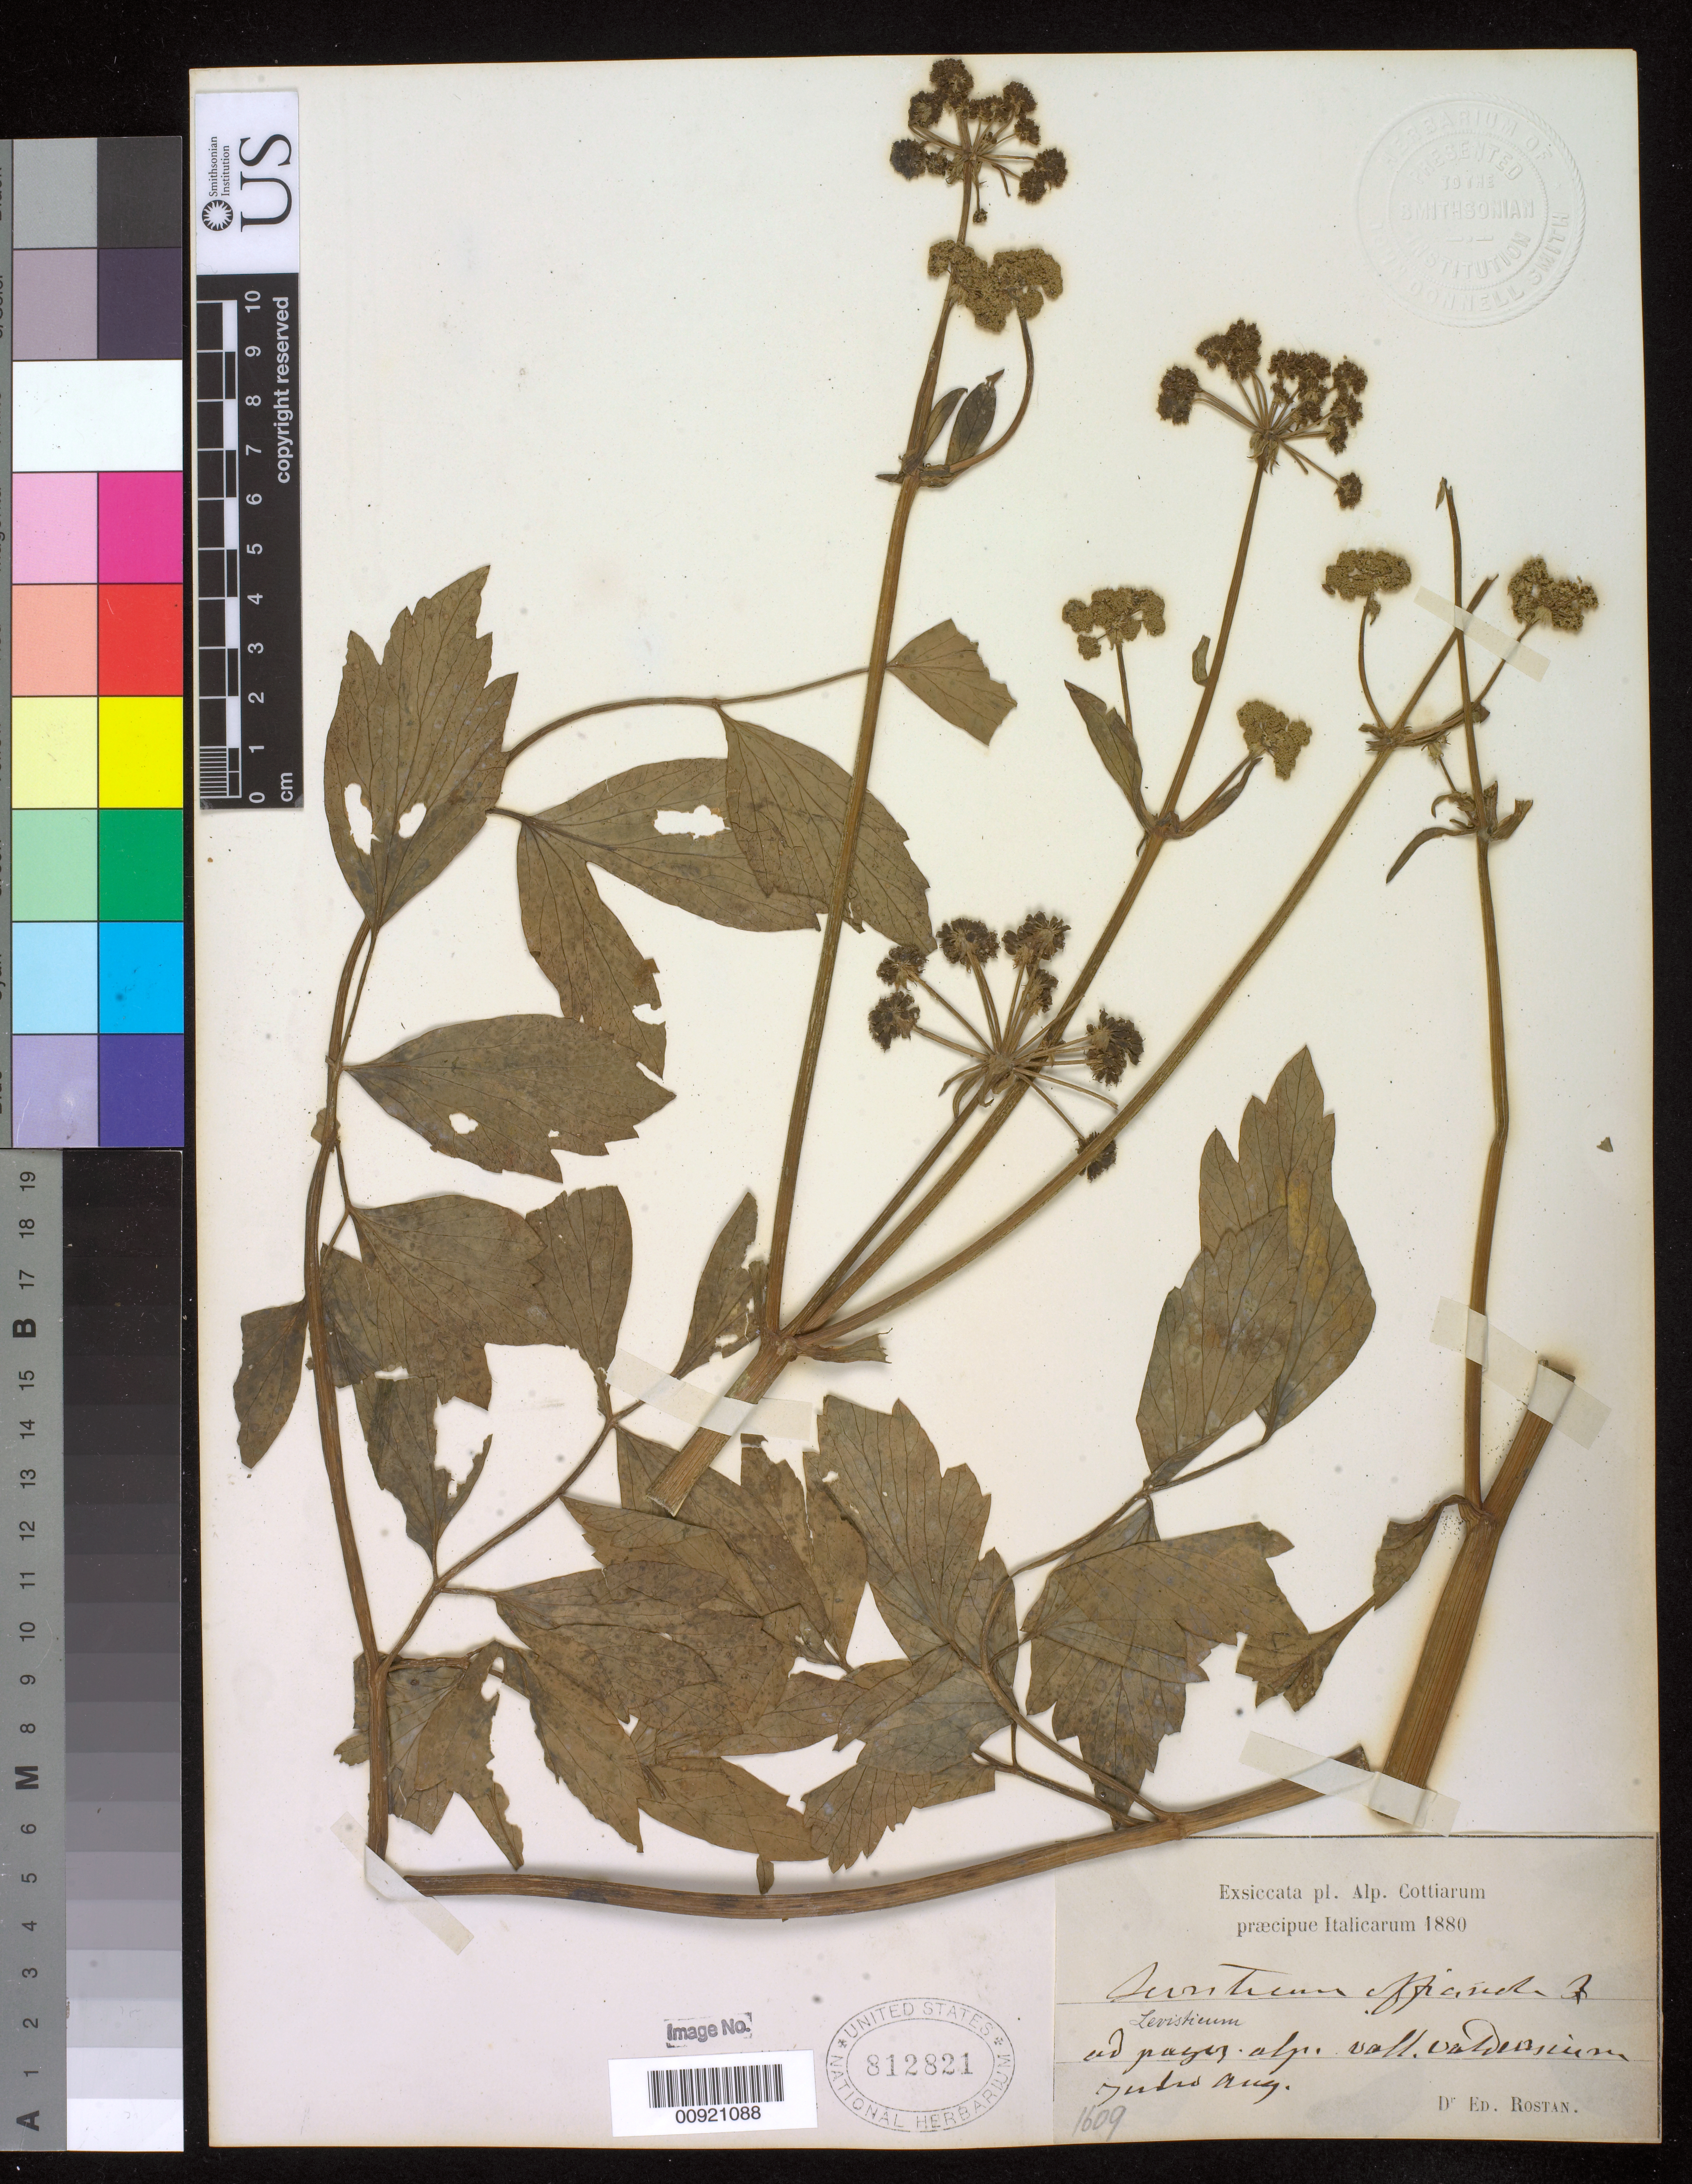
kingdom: Plantae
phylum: Tracheophyta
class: Magnoliopsida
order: Apiales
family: Apiaceae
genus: Levisticum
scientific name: Levisticum officinale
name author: W.D.J. Koch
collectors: E. Rostan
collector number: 1609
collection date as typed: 1880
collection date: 1880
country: Italy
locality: exsiccata pl. Alp. Cottiarum praecipue Italicarum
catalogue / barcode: US 812821